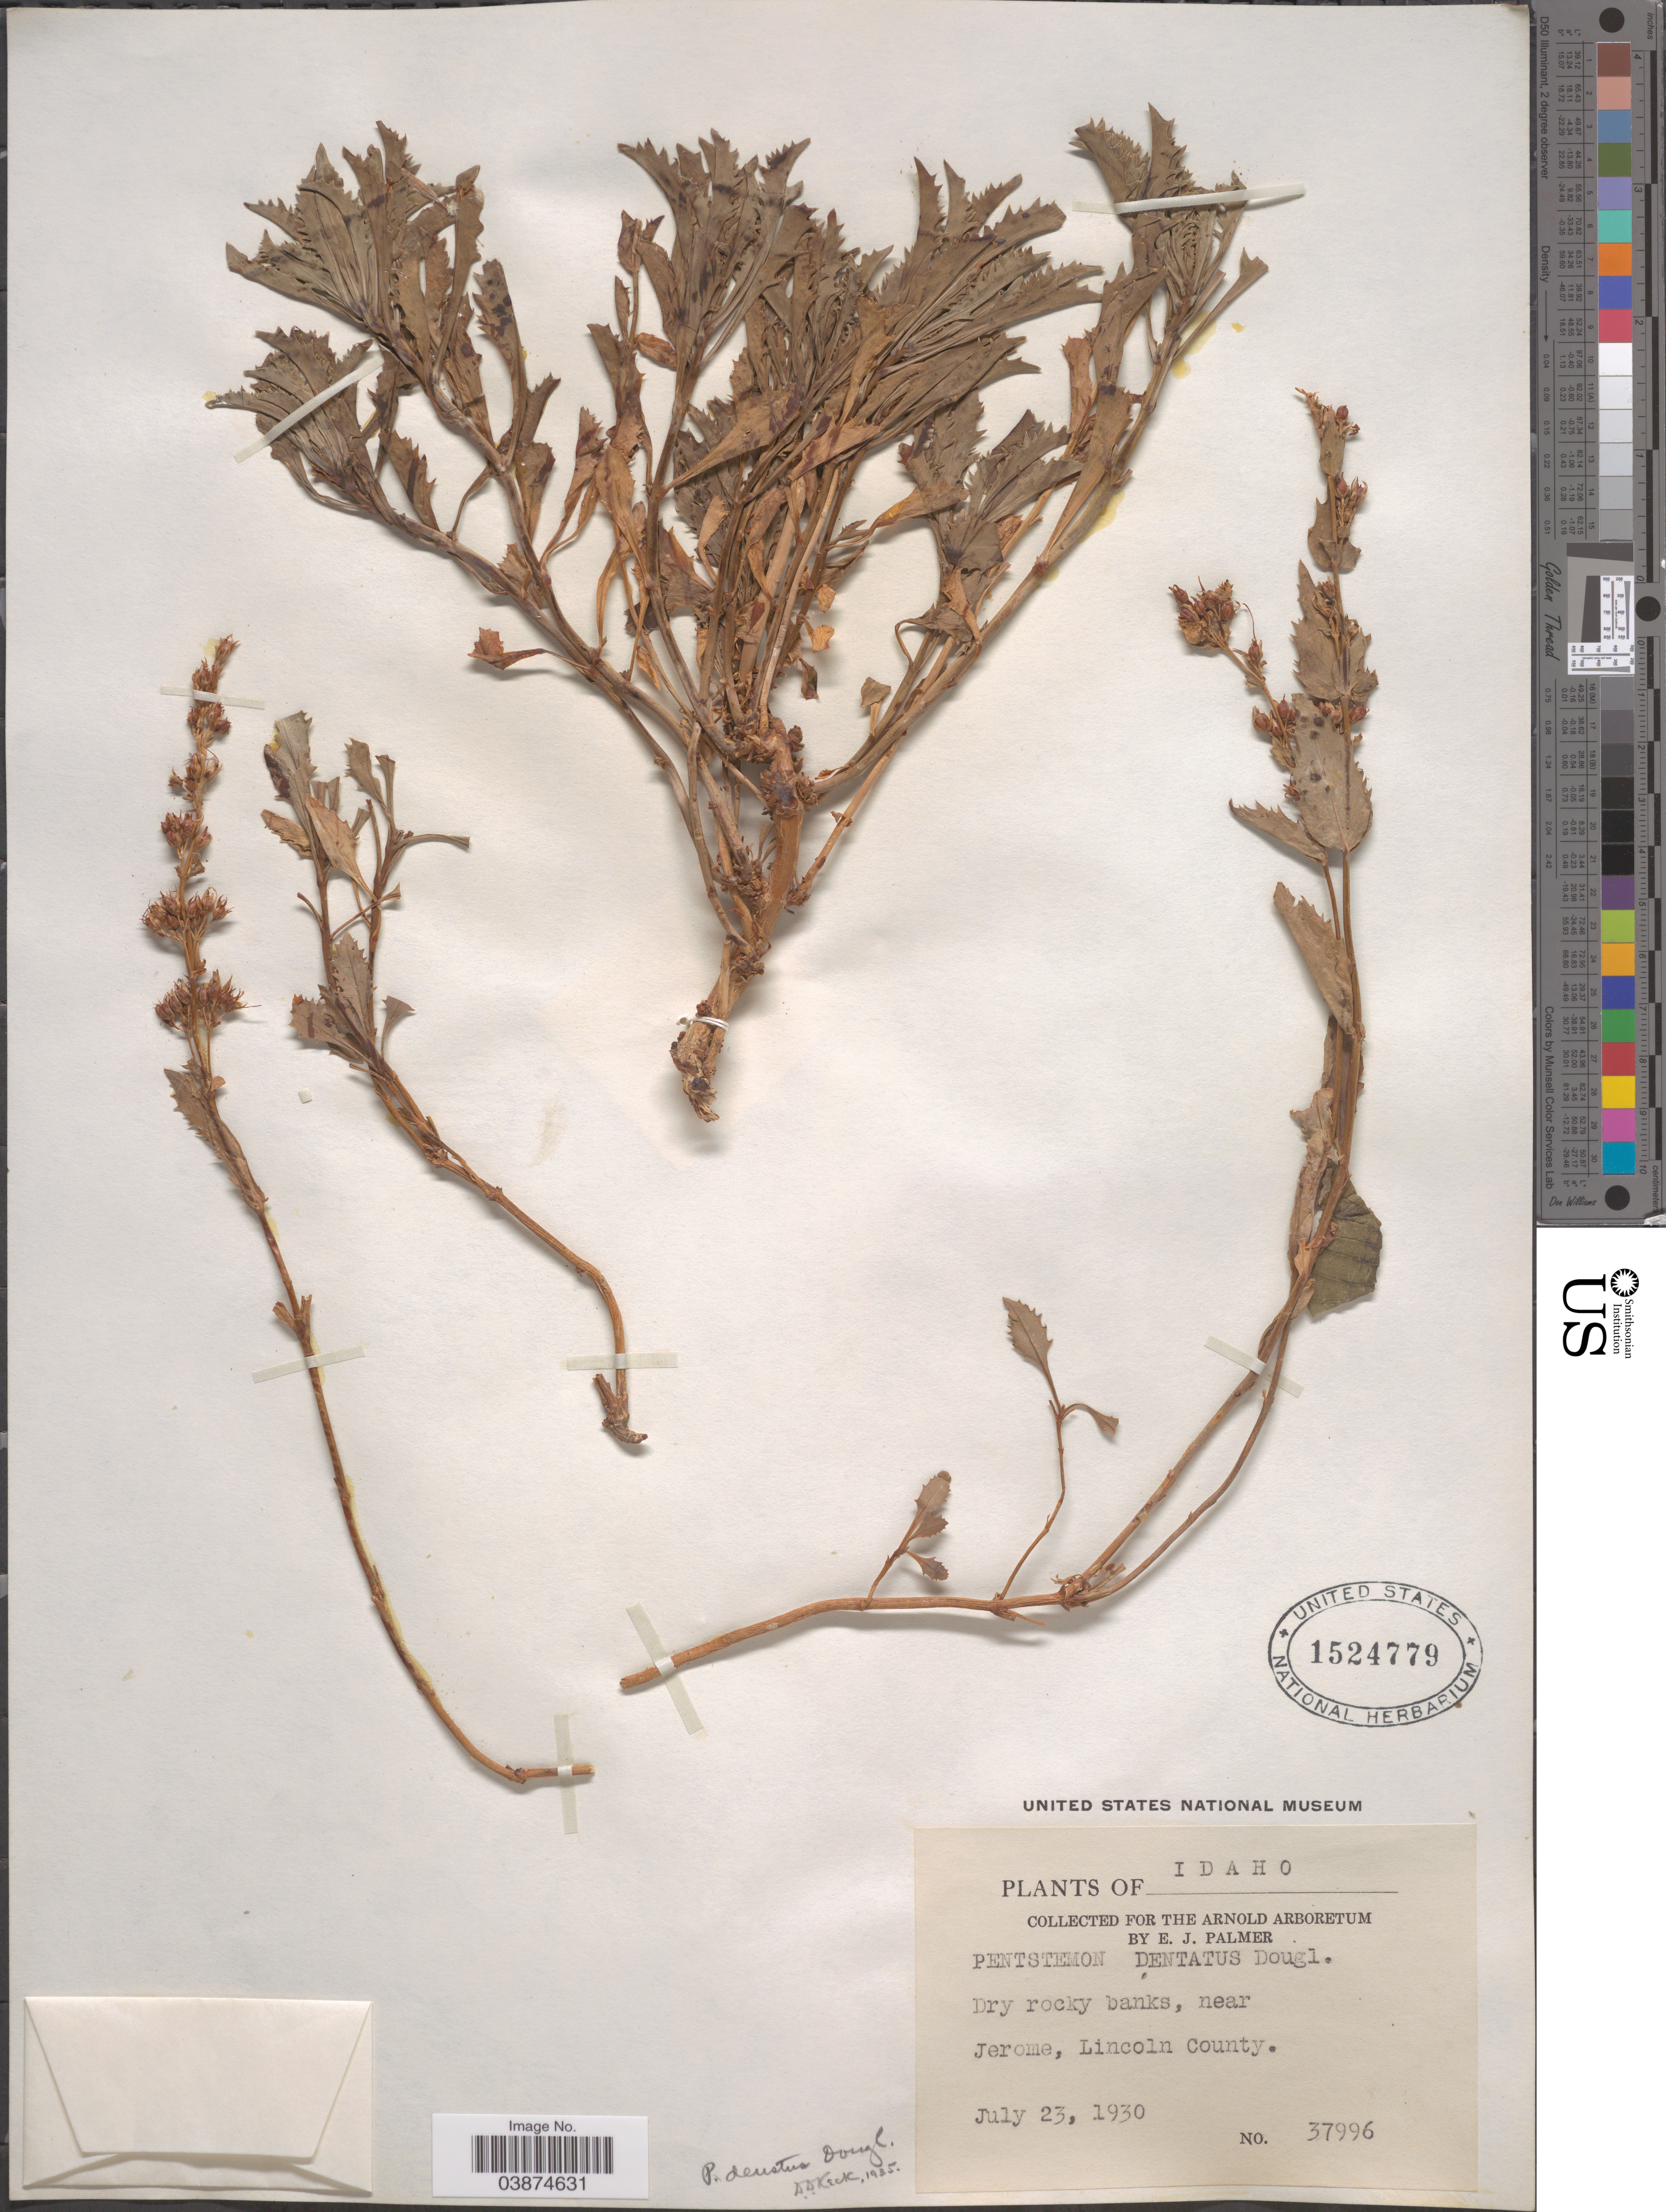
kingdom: Plantae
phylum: Tracheophyta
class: Magnoliopsida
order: Lamiales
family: Plantaginaceae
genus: Penstemon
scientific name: Penstemon deustus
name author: Douglas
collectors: E. J. Palmer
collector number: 37996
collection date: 1930-07-23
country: United States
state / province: Idaho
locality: Near Jerome, Lincoln County.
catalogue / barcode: US 1524779